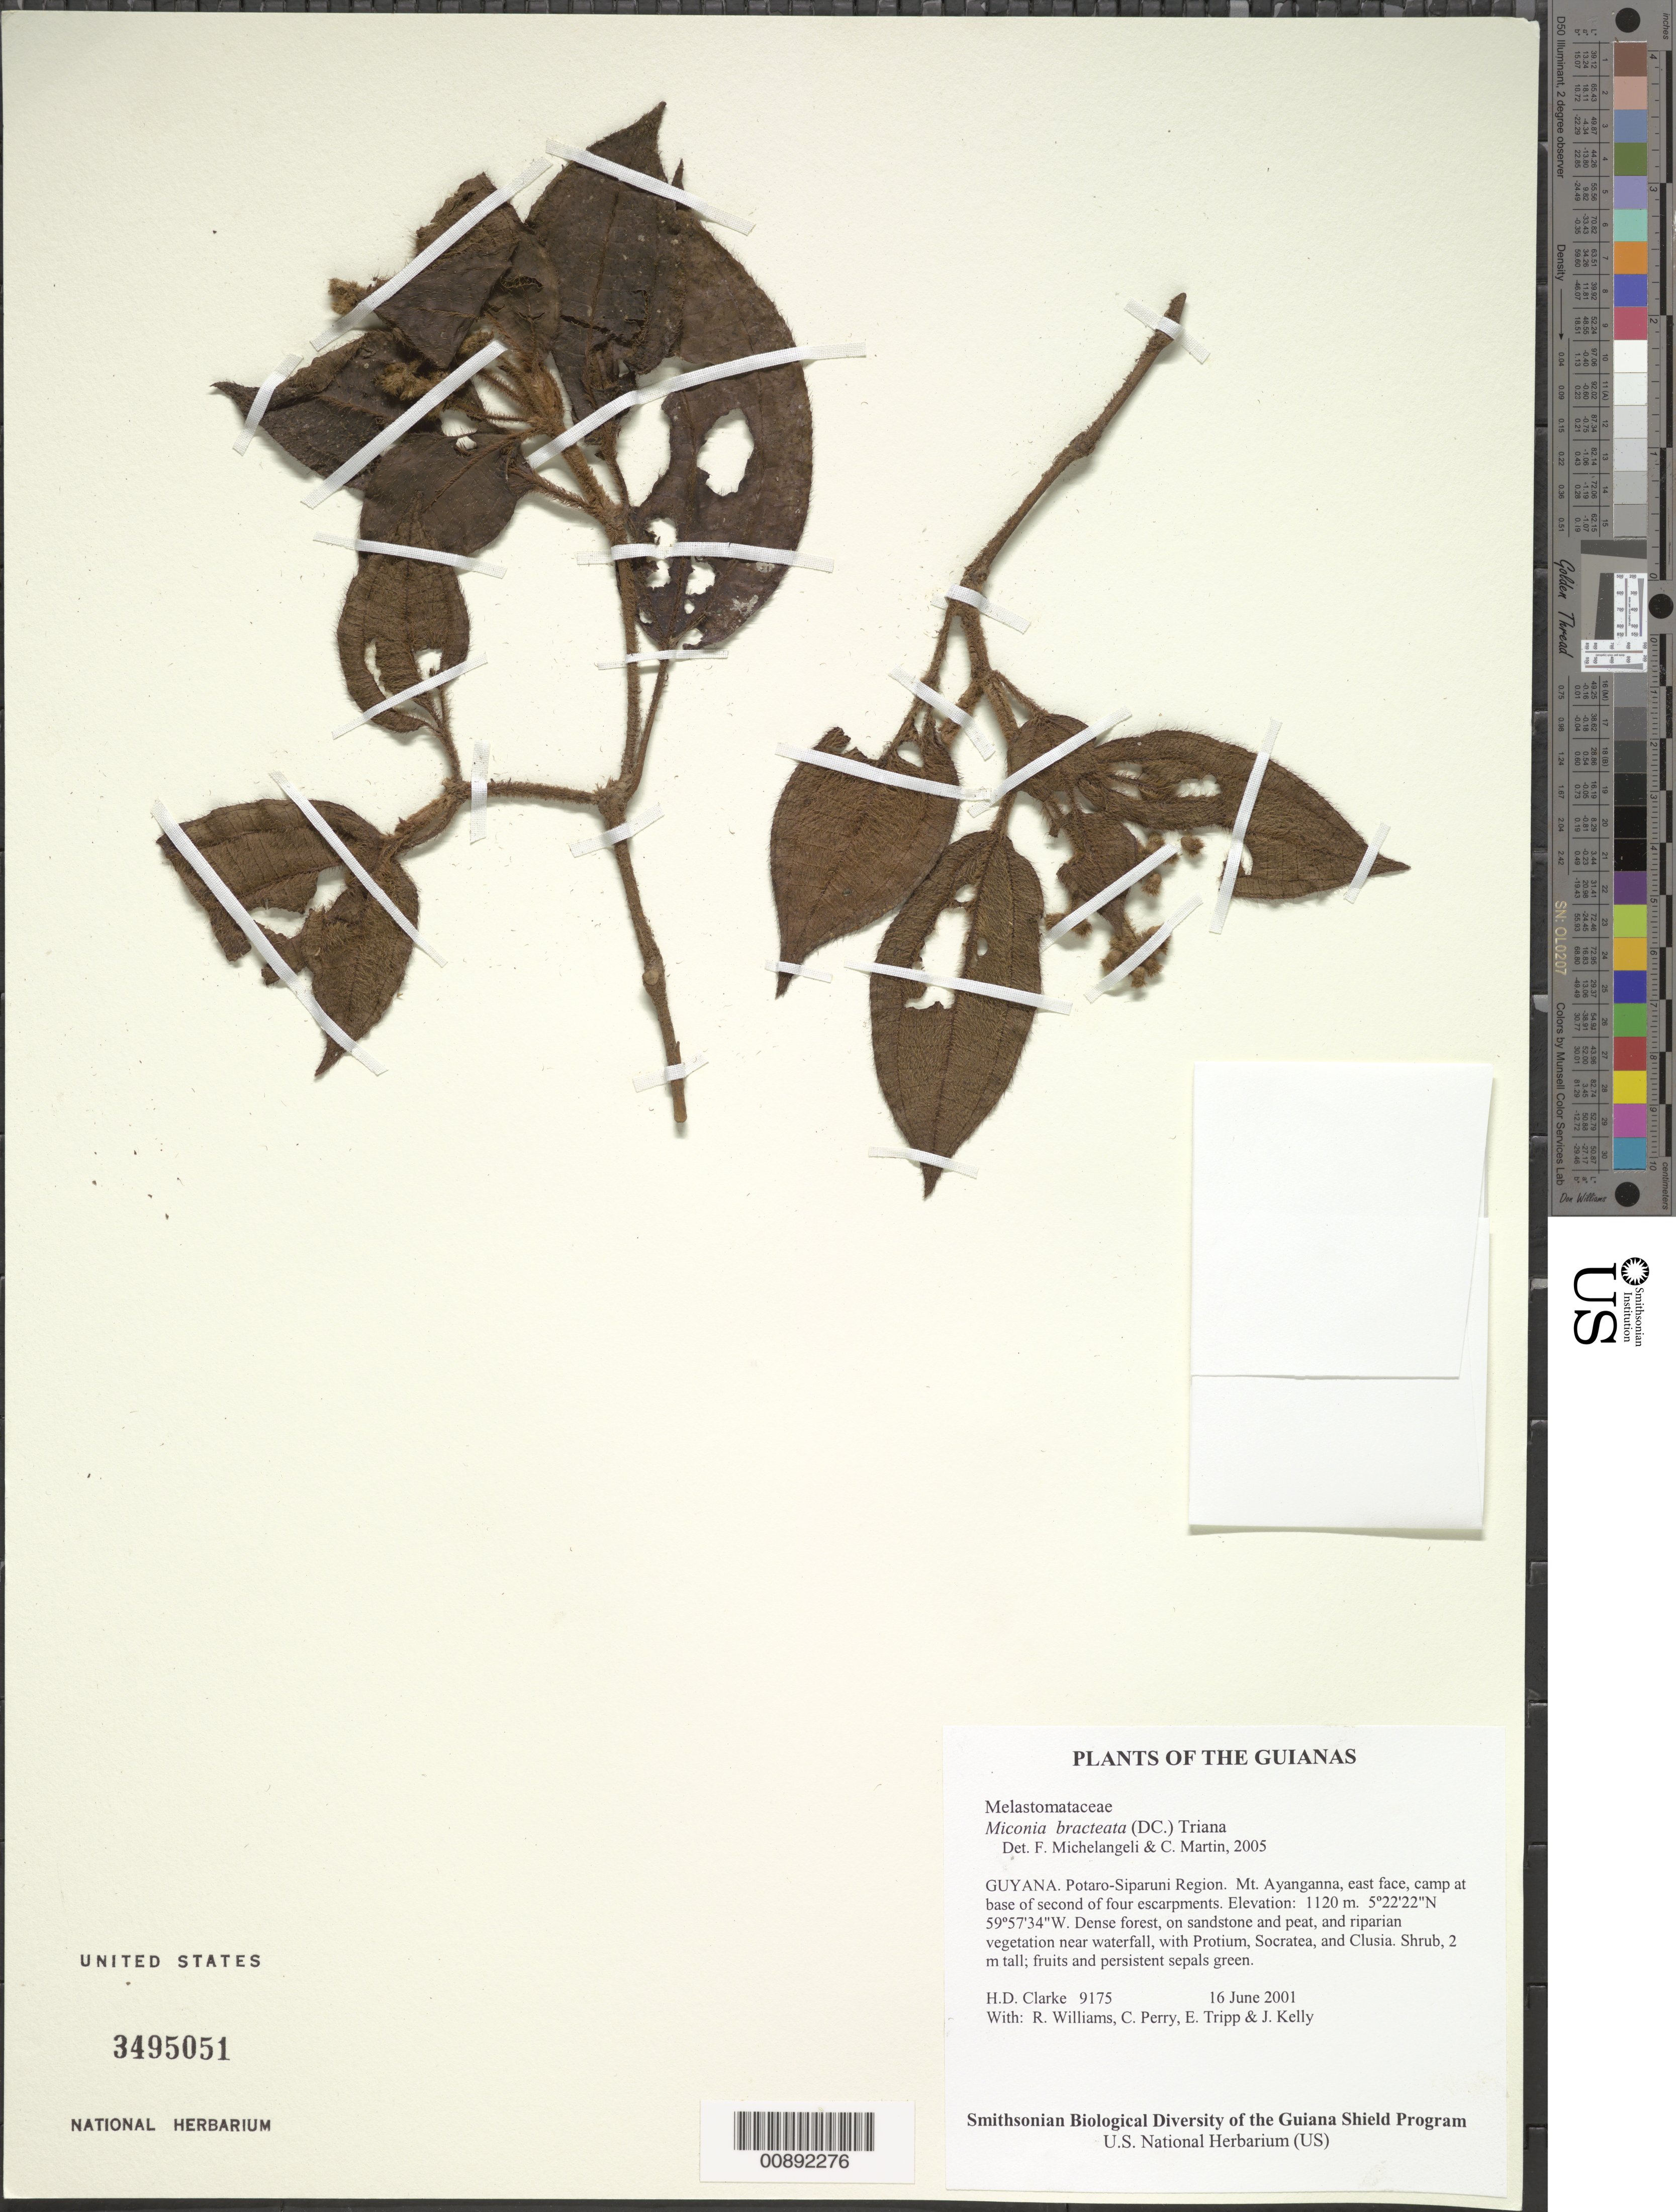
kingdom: Plantae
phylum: Tracheophyta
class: Magnoliopsida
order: Myrtales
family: Melastomataceae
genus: Miconia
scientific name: Miconia bracteata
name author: (DC.) Triana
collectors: H. D. Clarke, R. Williams, C. Perry, E. Tripp & J. Kelly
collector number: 9175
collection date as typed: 16 June 2001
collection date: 2001-06-16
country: Guyana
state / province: Potaro-Siparuni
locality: Mt. Ayanganna, east face, camp at base of second of four escarpments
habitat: Dense forest, on sandstone and peat, and riparian vegetation near waterfall, with Protium, Socratea, and Clusia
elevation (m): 1120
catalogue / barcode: US 3495051